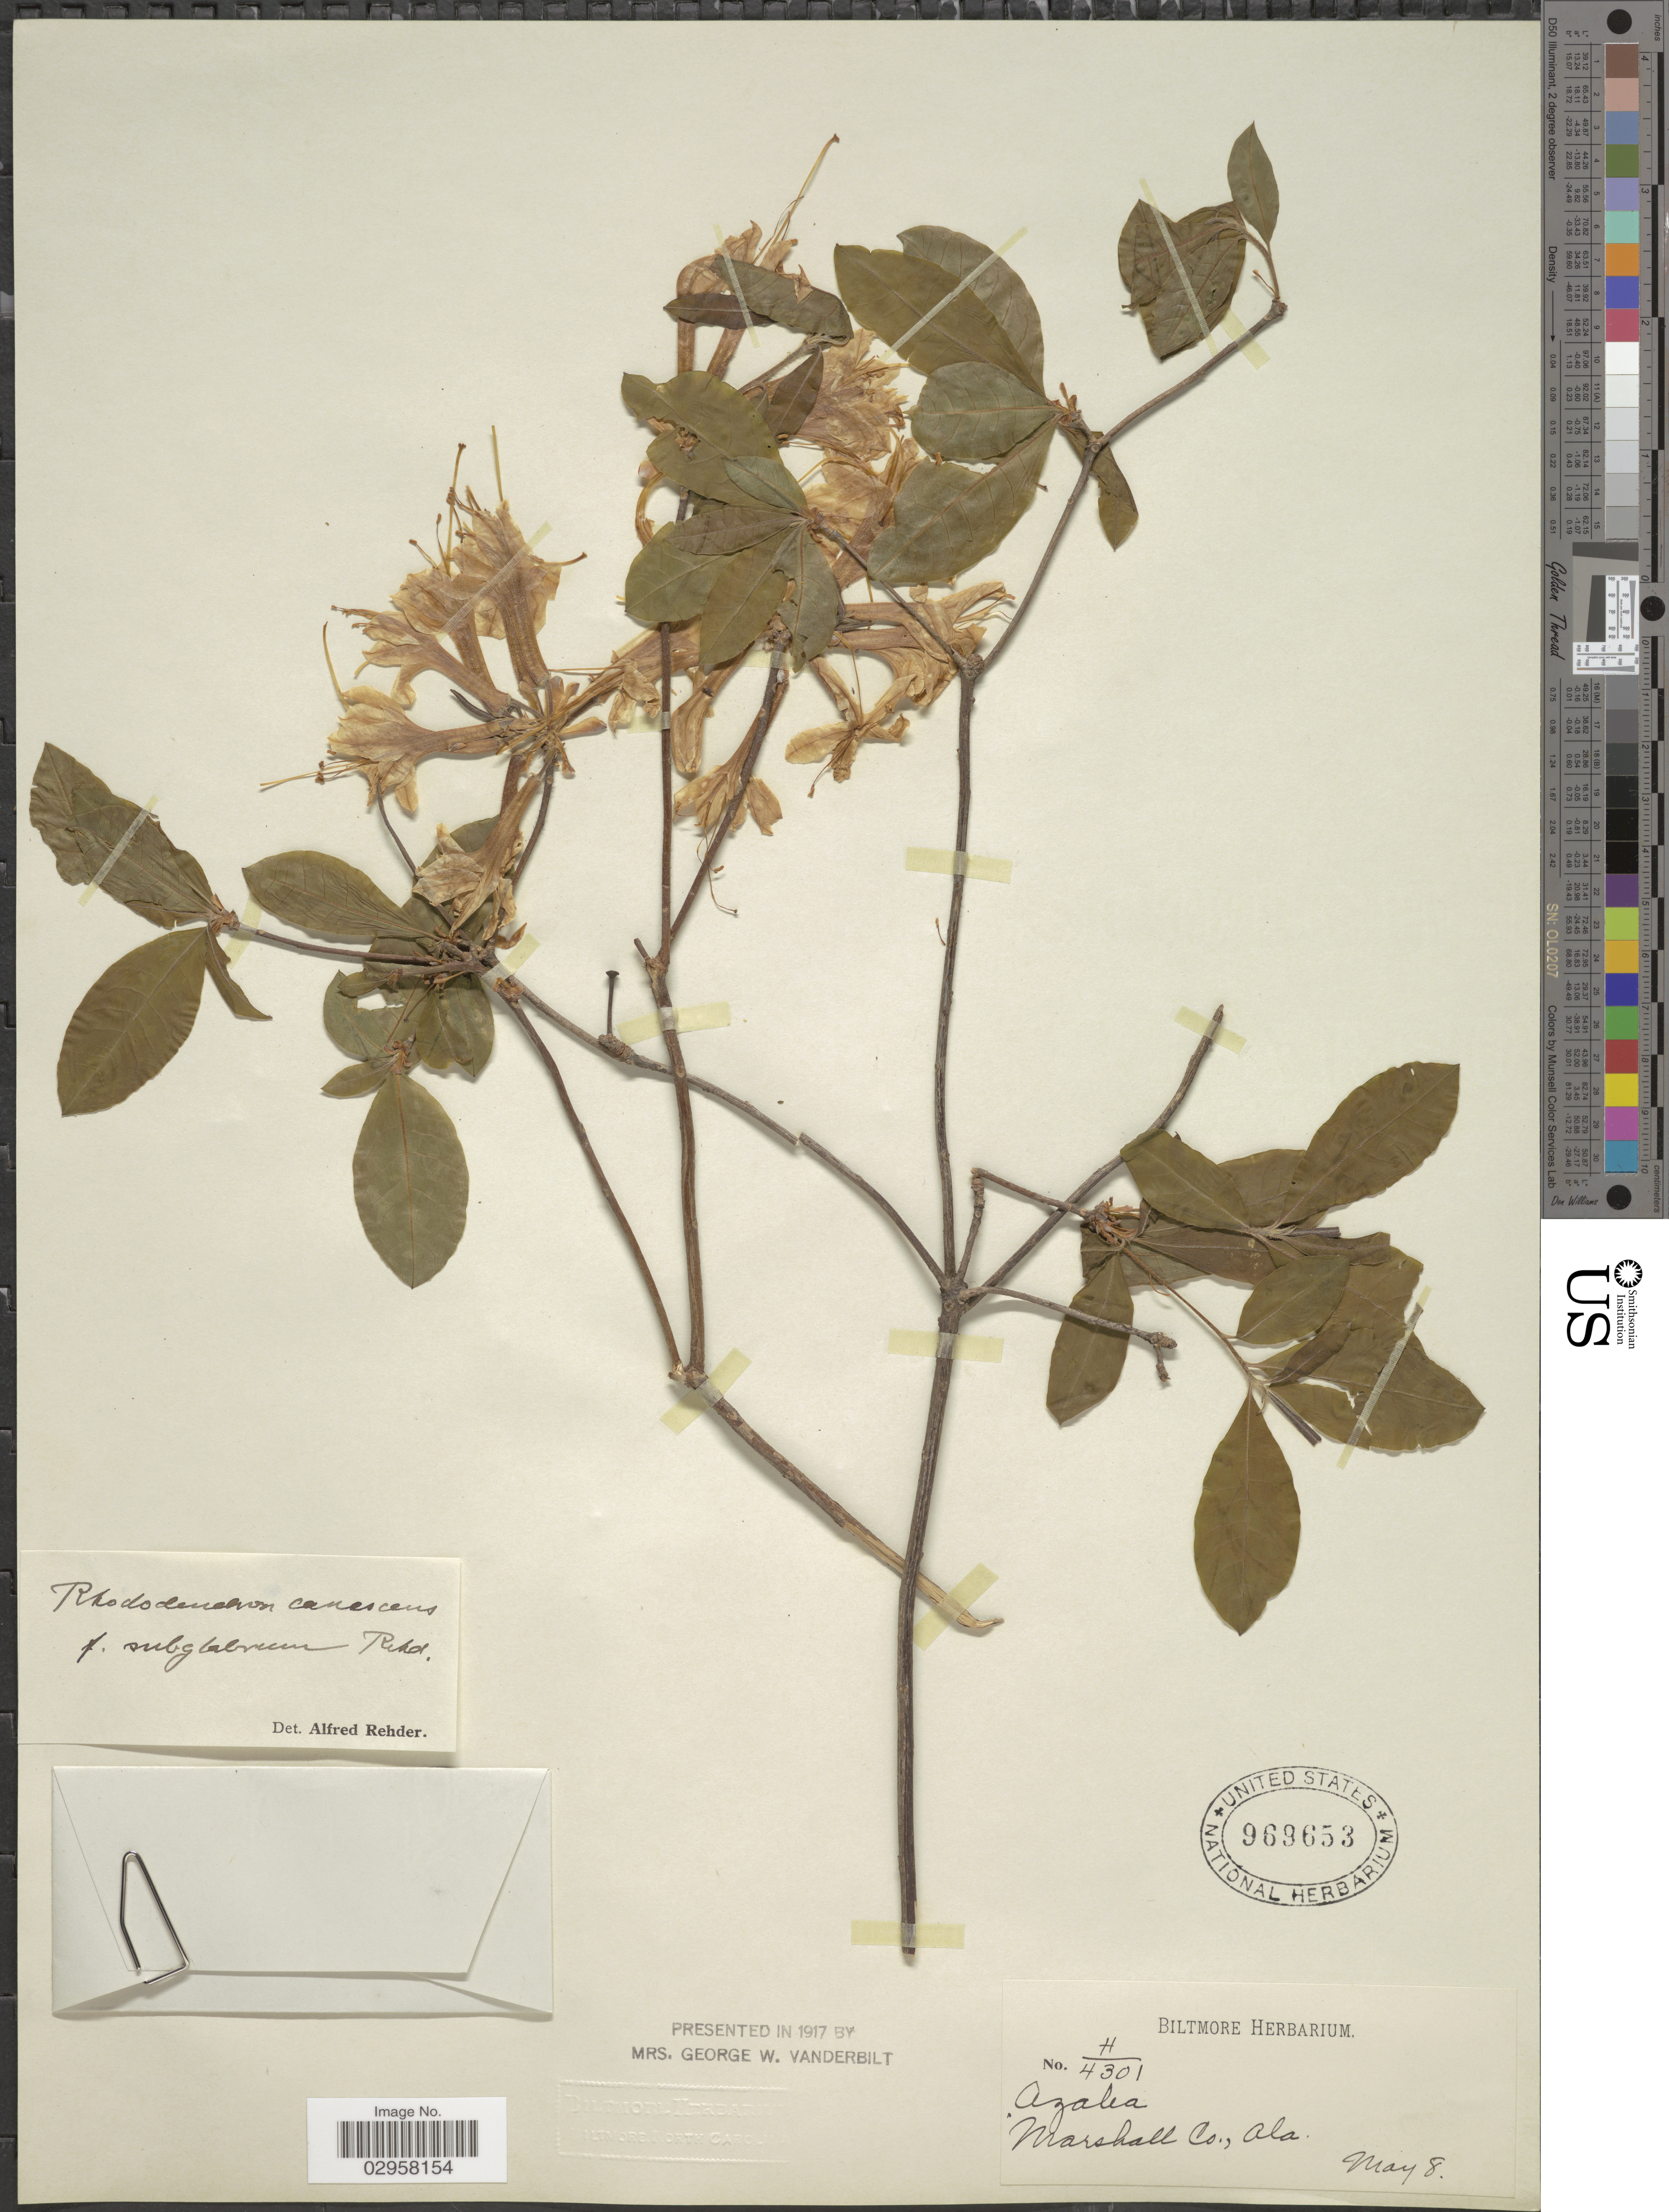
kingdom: Plantae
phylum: Tracheophyta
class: Magnoliopsida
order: Ericales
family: Ericaceae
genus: Rhododendron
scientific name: Rhododendron canescens f. subglabrum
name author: Rehder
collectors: ex herb. Biltmore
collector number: H/4301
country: United States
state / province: Alabama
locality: Marshall Co.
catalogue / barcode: US 969653